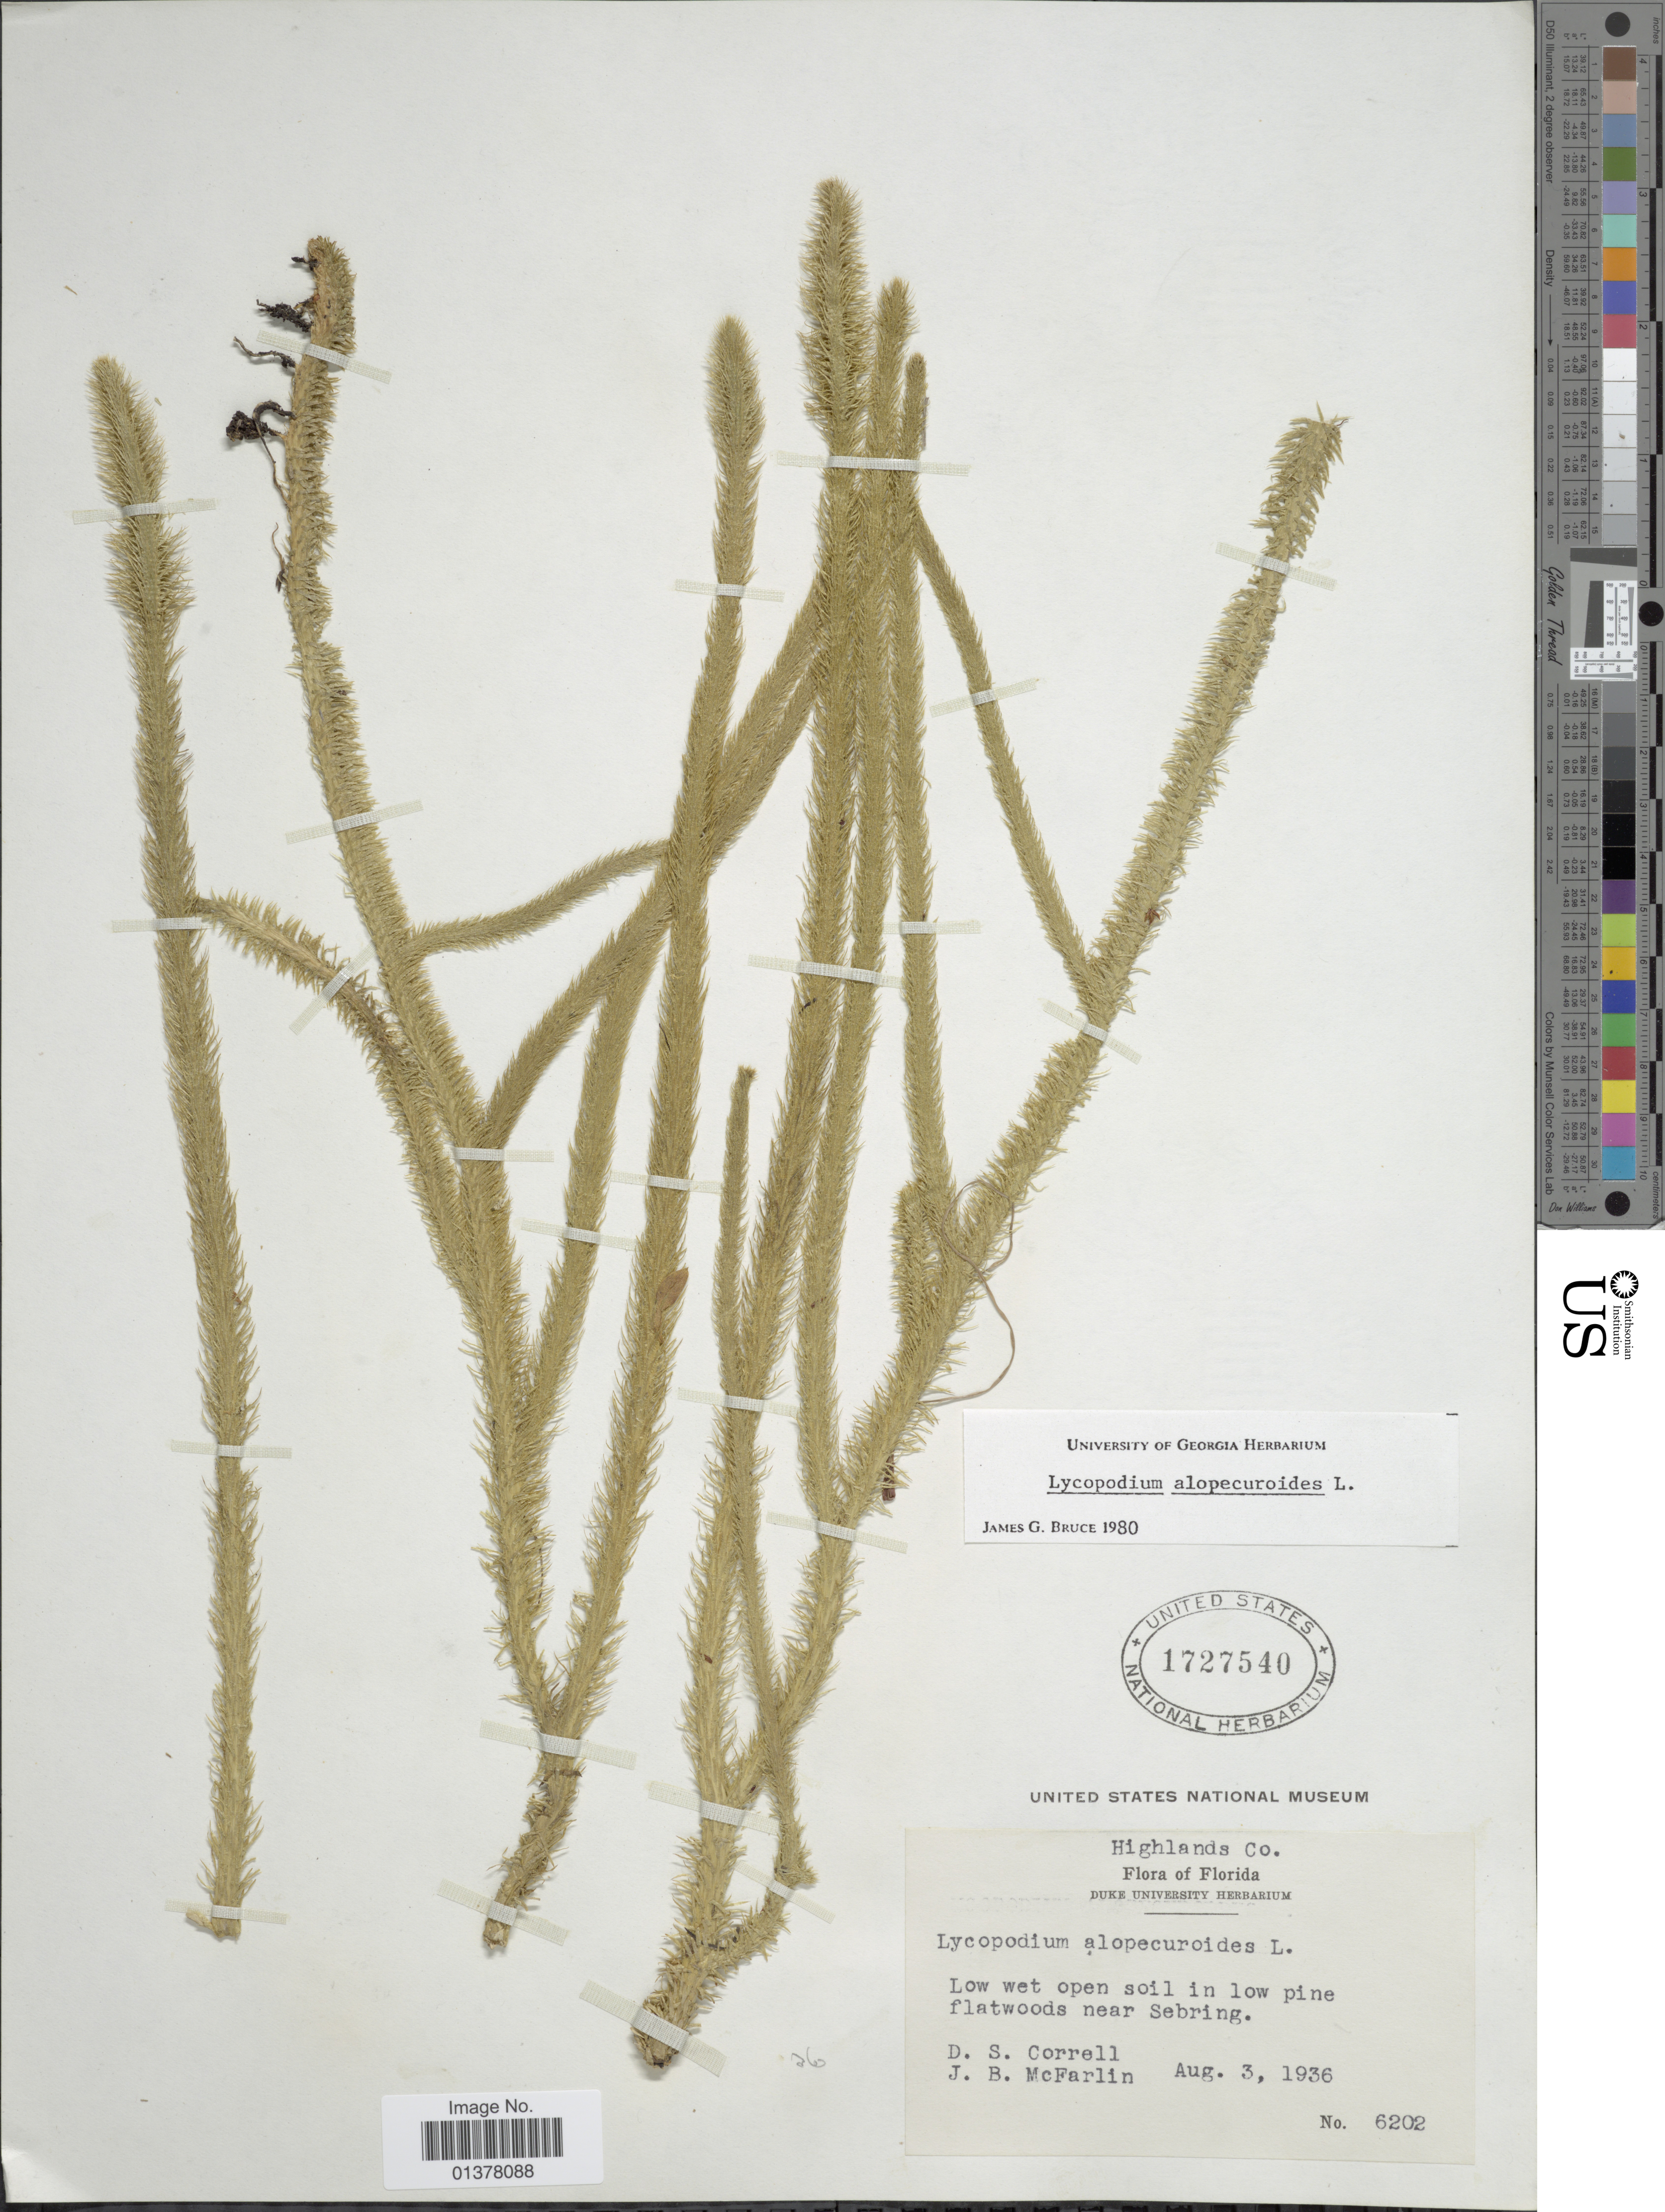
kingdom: Plantae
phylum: Tracheophyta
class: Lycopodiopsida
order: Lycopodiales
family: Lycopodiaceae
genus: Lycopodiella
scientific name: Lycopodiella alopecuroides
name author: (L.) Cranfill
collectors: D. S. Correll & J. McFarlin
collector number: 6202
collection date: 1936-08-03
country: United States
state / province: Florida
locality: Highlands Co., Low wet open soil in low pine flatwoods near Sebring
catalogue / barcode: US 1727540